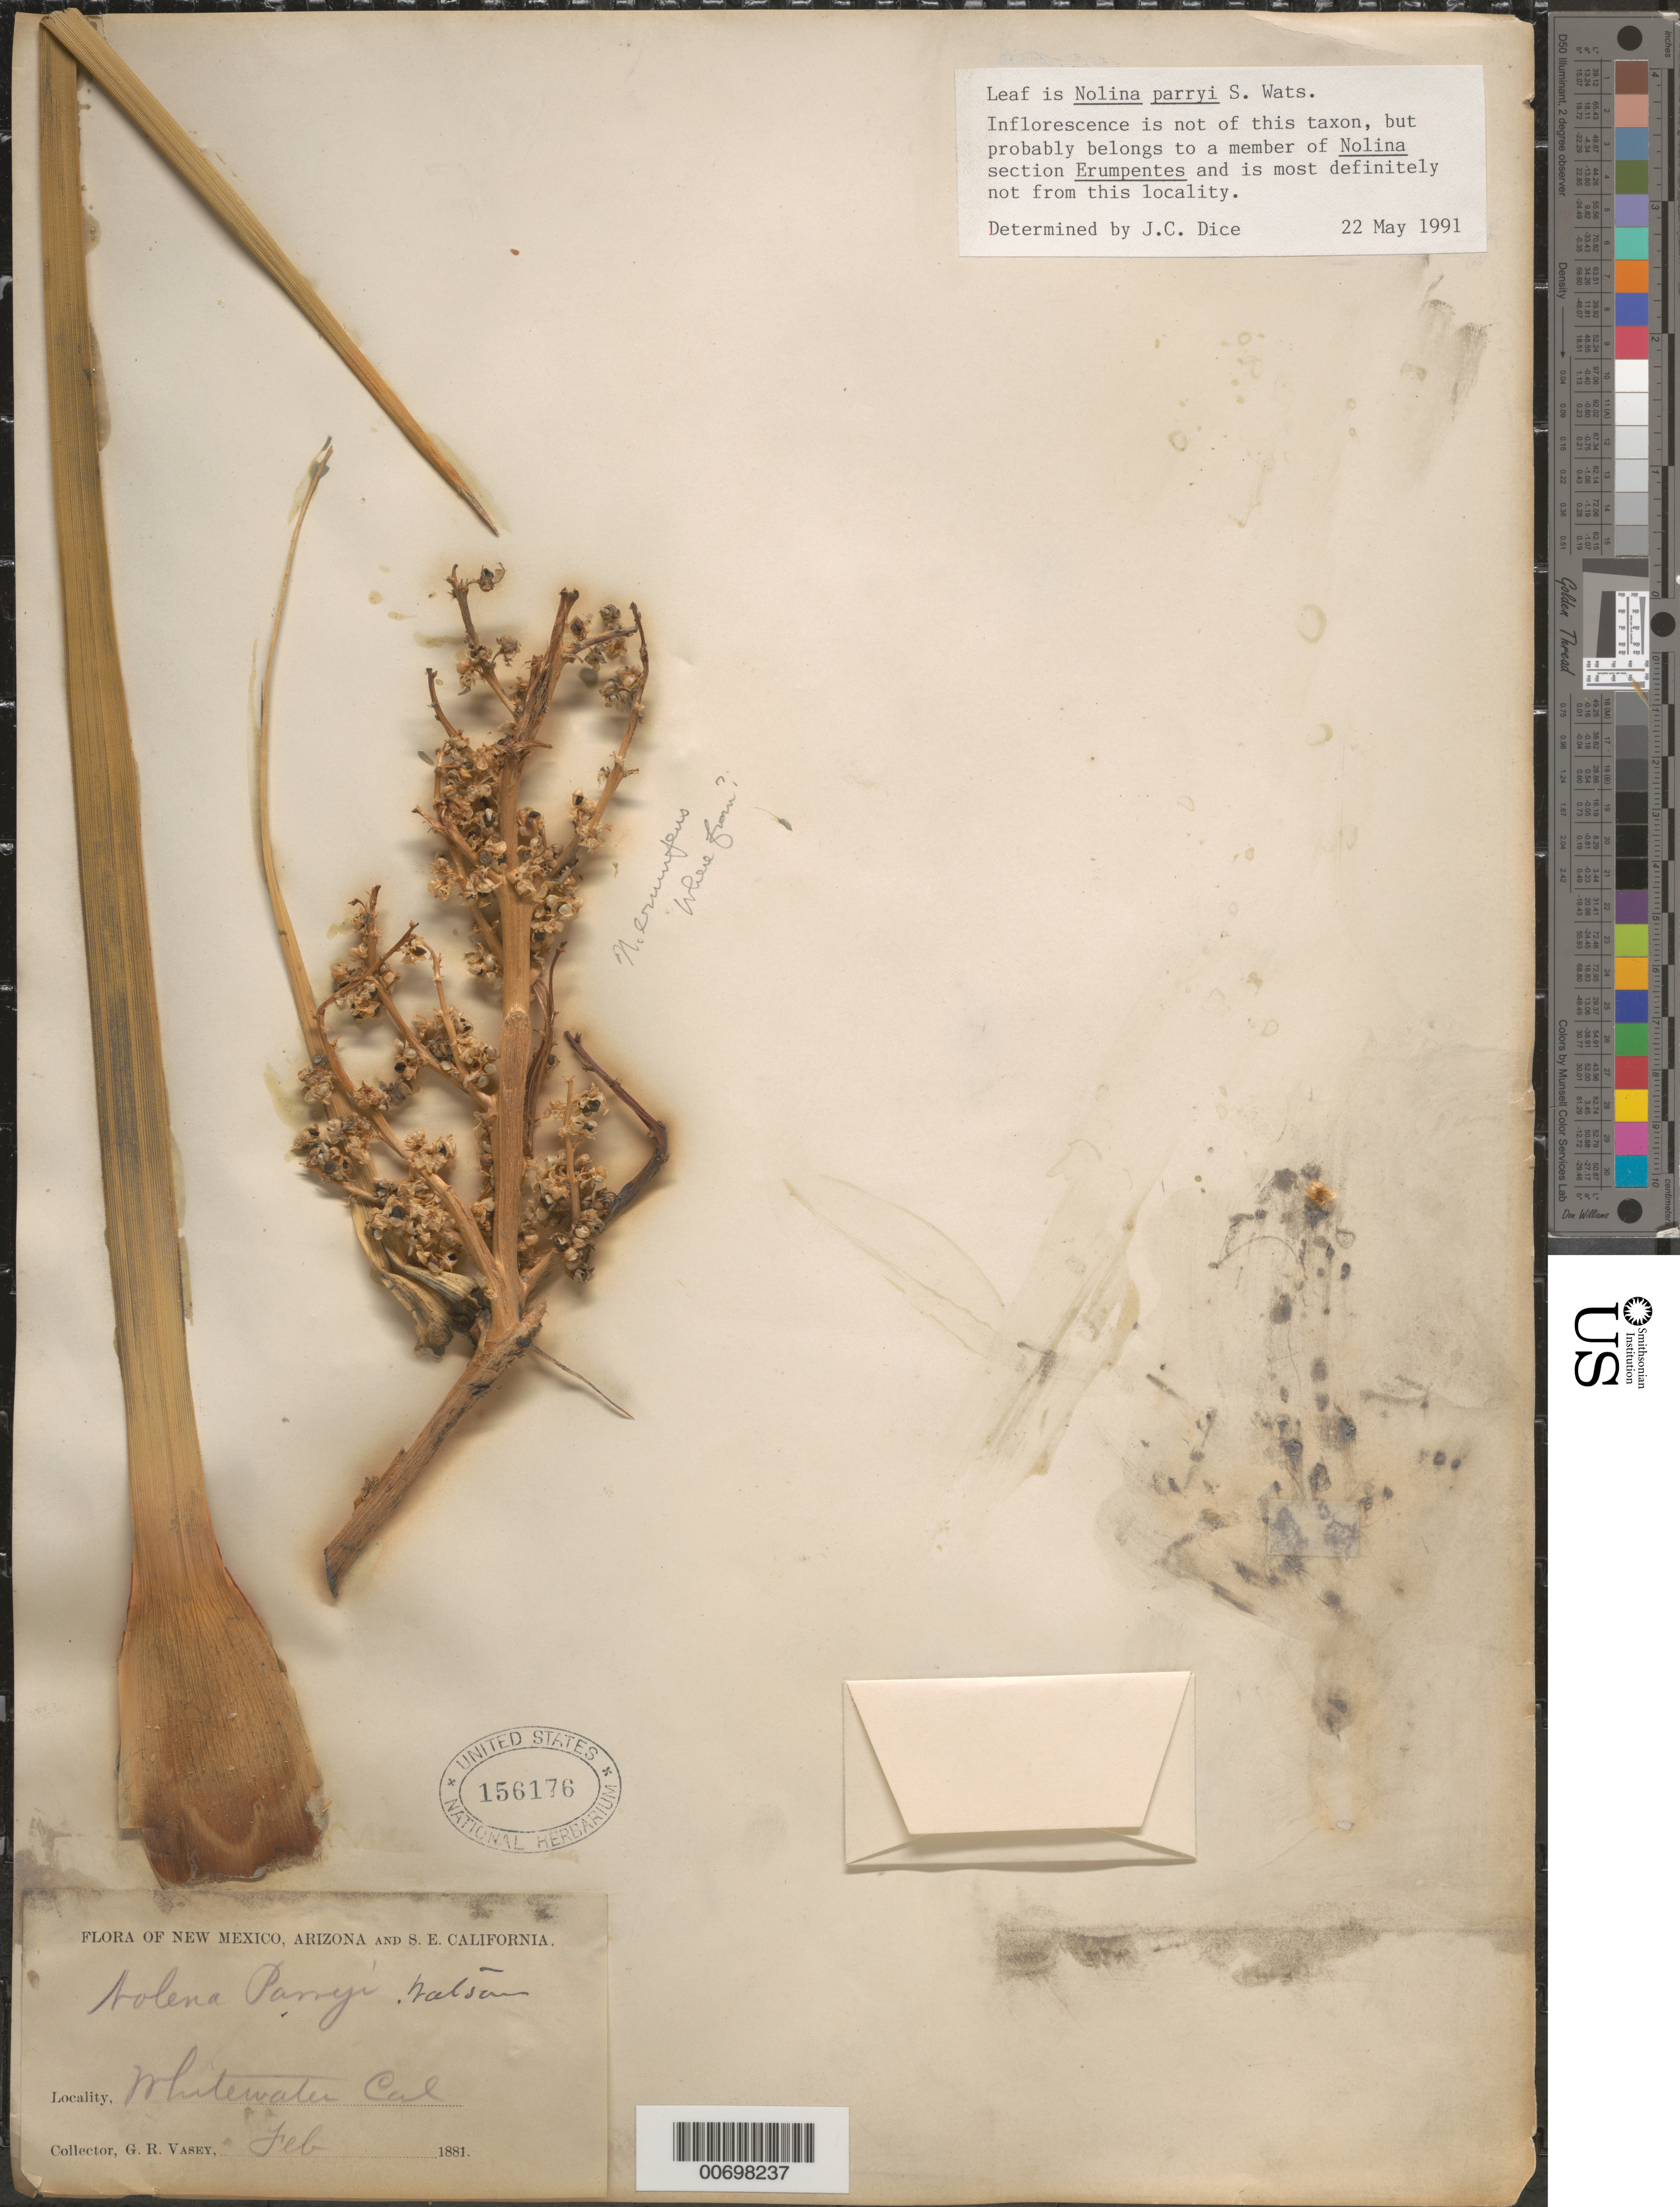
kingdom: Plantae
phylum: Tracheophyta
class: Liliopsida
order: Asparagales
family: Asparagaceae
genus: Nolina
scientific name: Nolina parryi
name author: S. Watson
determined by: Dice, J. C.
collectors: G. R. Vasey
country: United States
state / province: California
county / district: Riverside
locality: Whitewater.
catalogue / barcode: US 156176